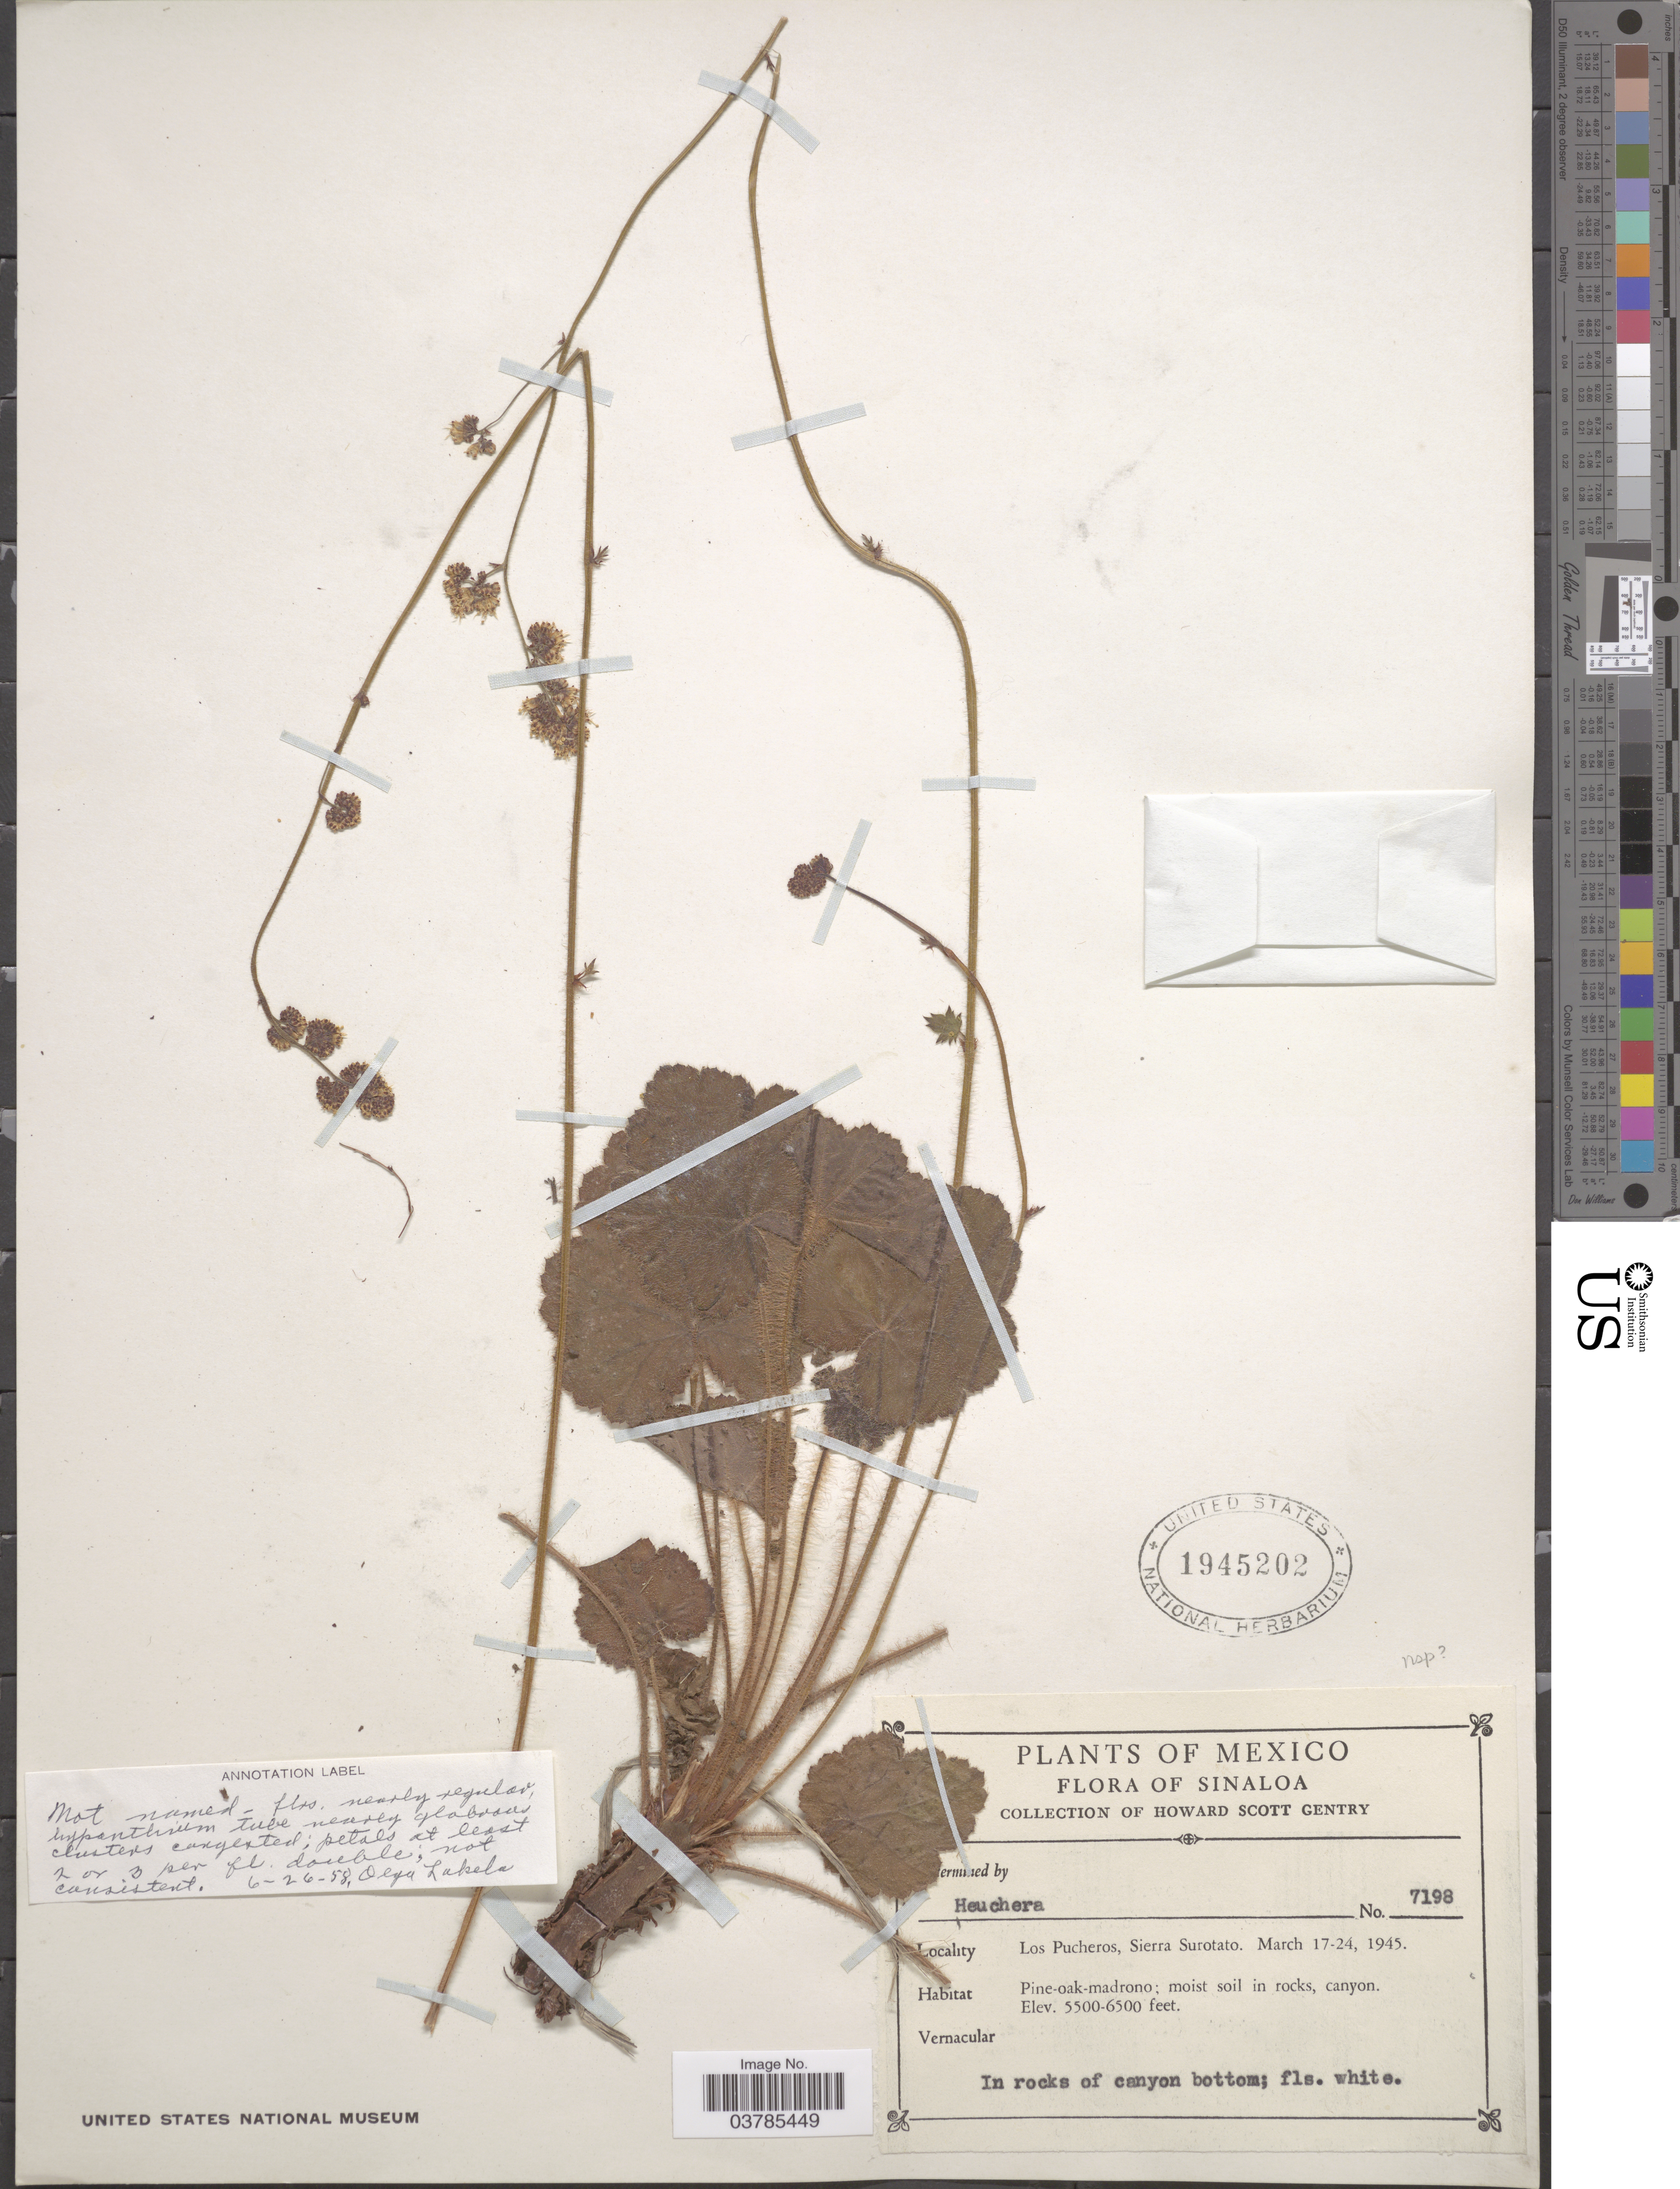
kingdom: Plantae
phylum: Tracheophyta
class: Magnoliopsida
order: Saxifragales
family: Saxifragaceae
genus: Heuchera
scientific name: Heuchera sp.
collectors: H. S. Gentry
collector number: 7198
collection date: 1945-03-17/1945-03-24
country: Mexico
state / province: Sinaloa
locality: Los Pucheros, Sierra Surotato.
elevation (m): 1676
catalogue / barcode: US 1945202